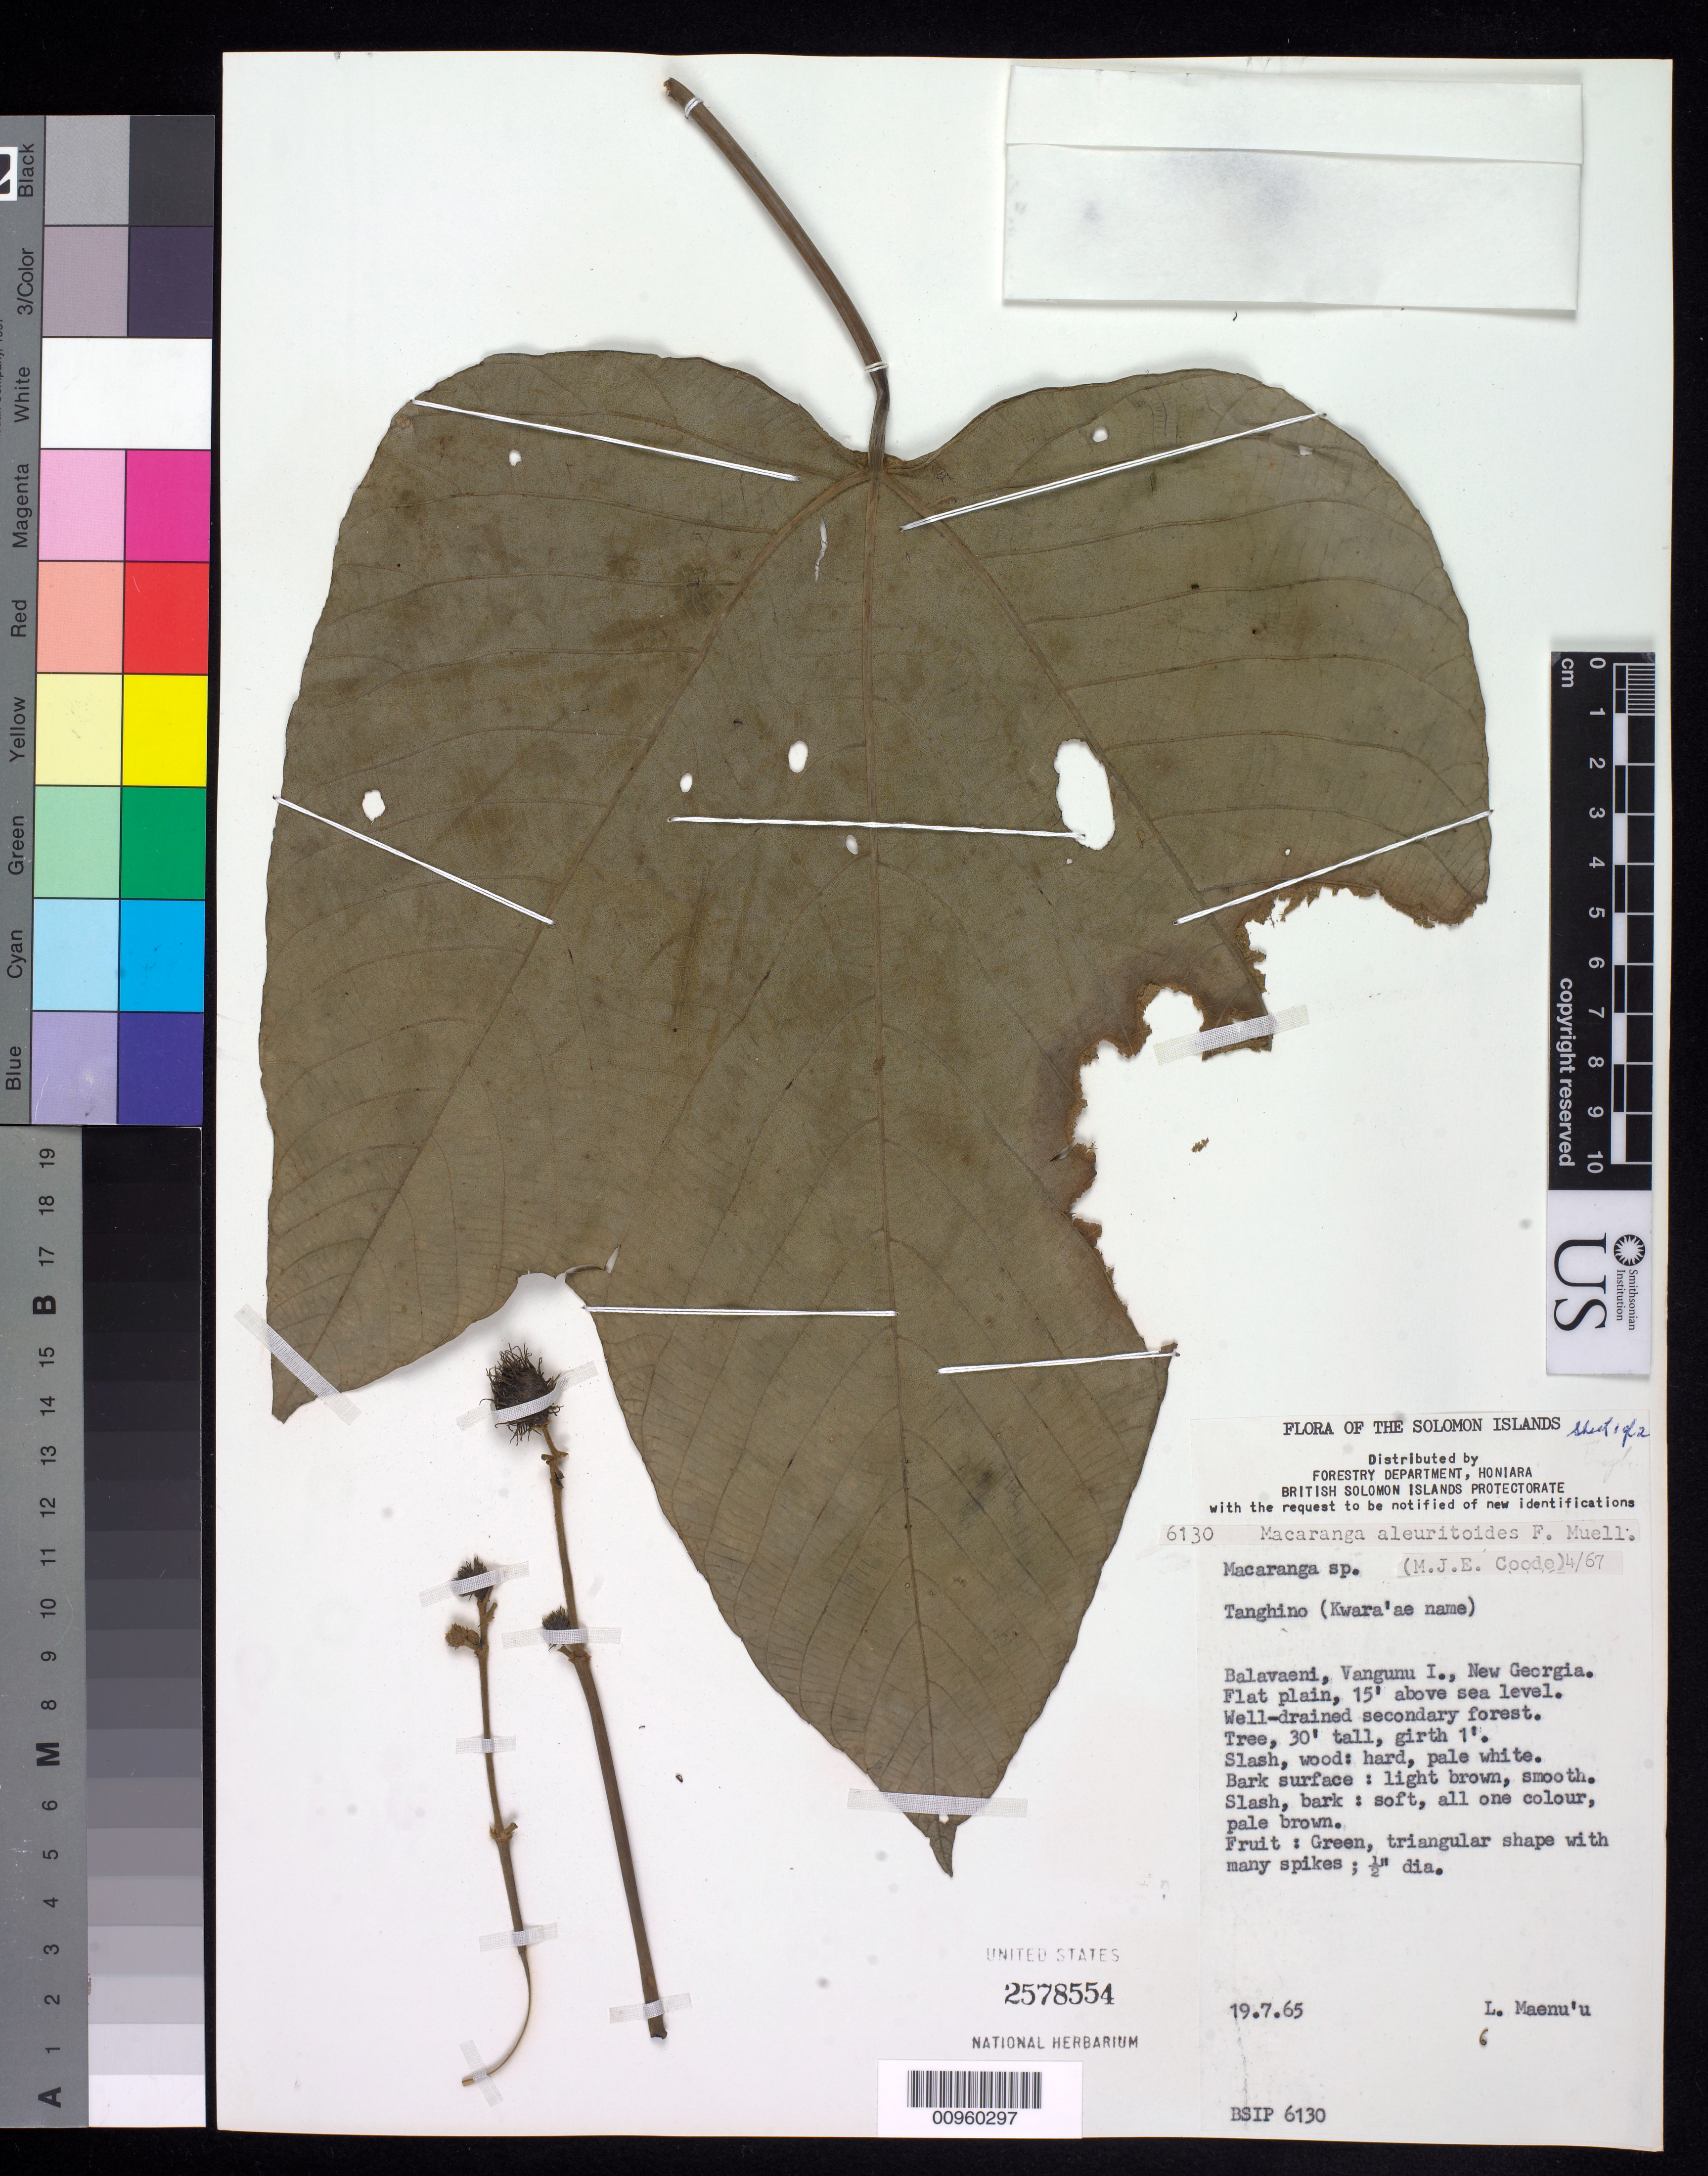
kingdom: Plantae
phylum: Tracheophyta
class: Magnoliopsida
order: Malpighiales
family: Euphorbiaceae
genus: Macaranga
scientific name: Macaranga aleuritoides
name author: F. Muell.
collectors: L. Maenu'u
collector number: BSIP 6130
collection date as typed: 19 Jul 1965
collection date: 1965-07-19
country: Solomon Islands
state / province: Western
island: Vangunu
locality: Balavaeni, New Georgia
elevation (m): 5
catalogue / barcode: US 2578554